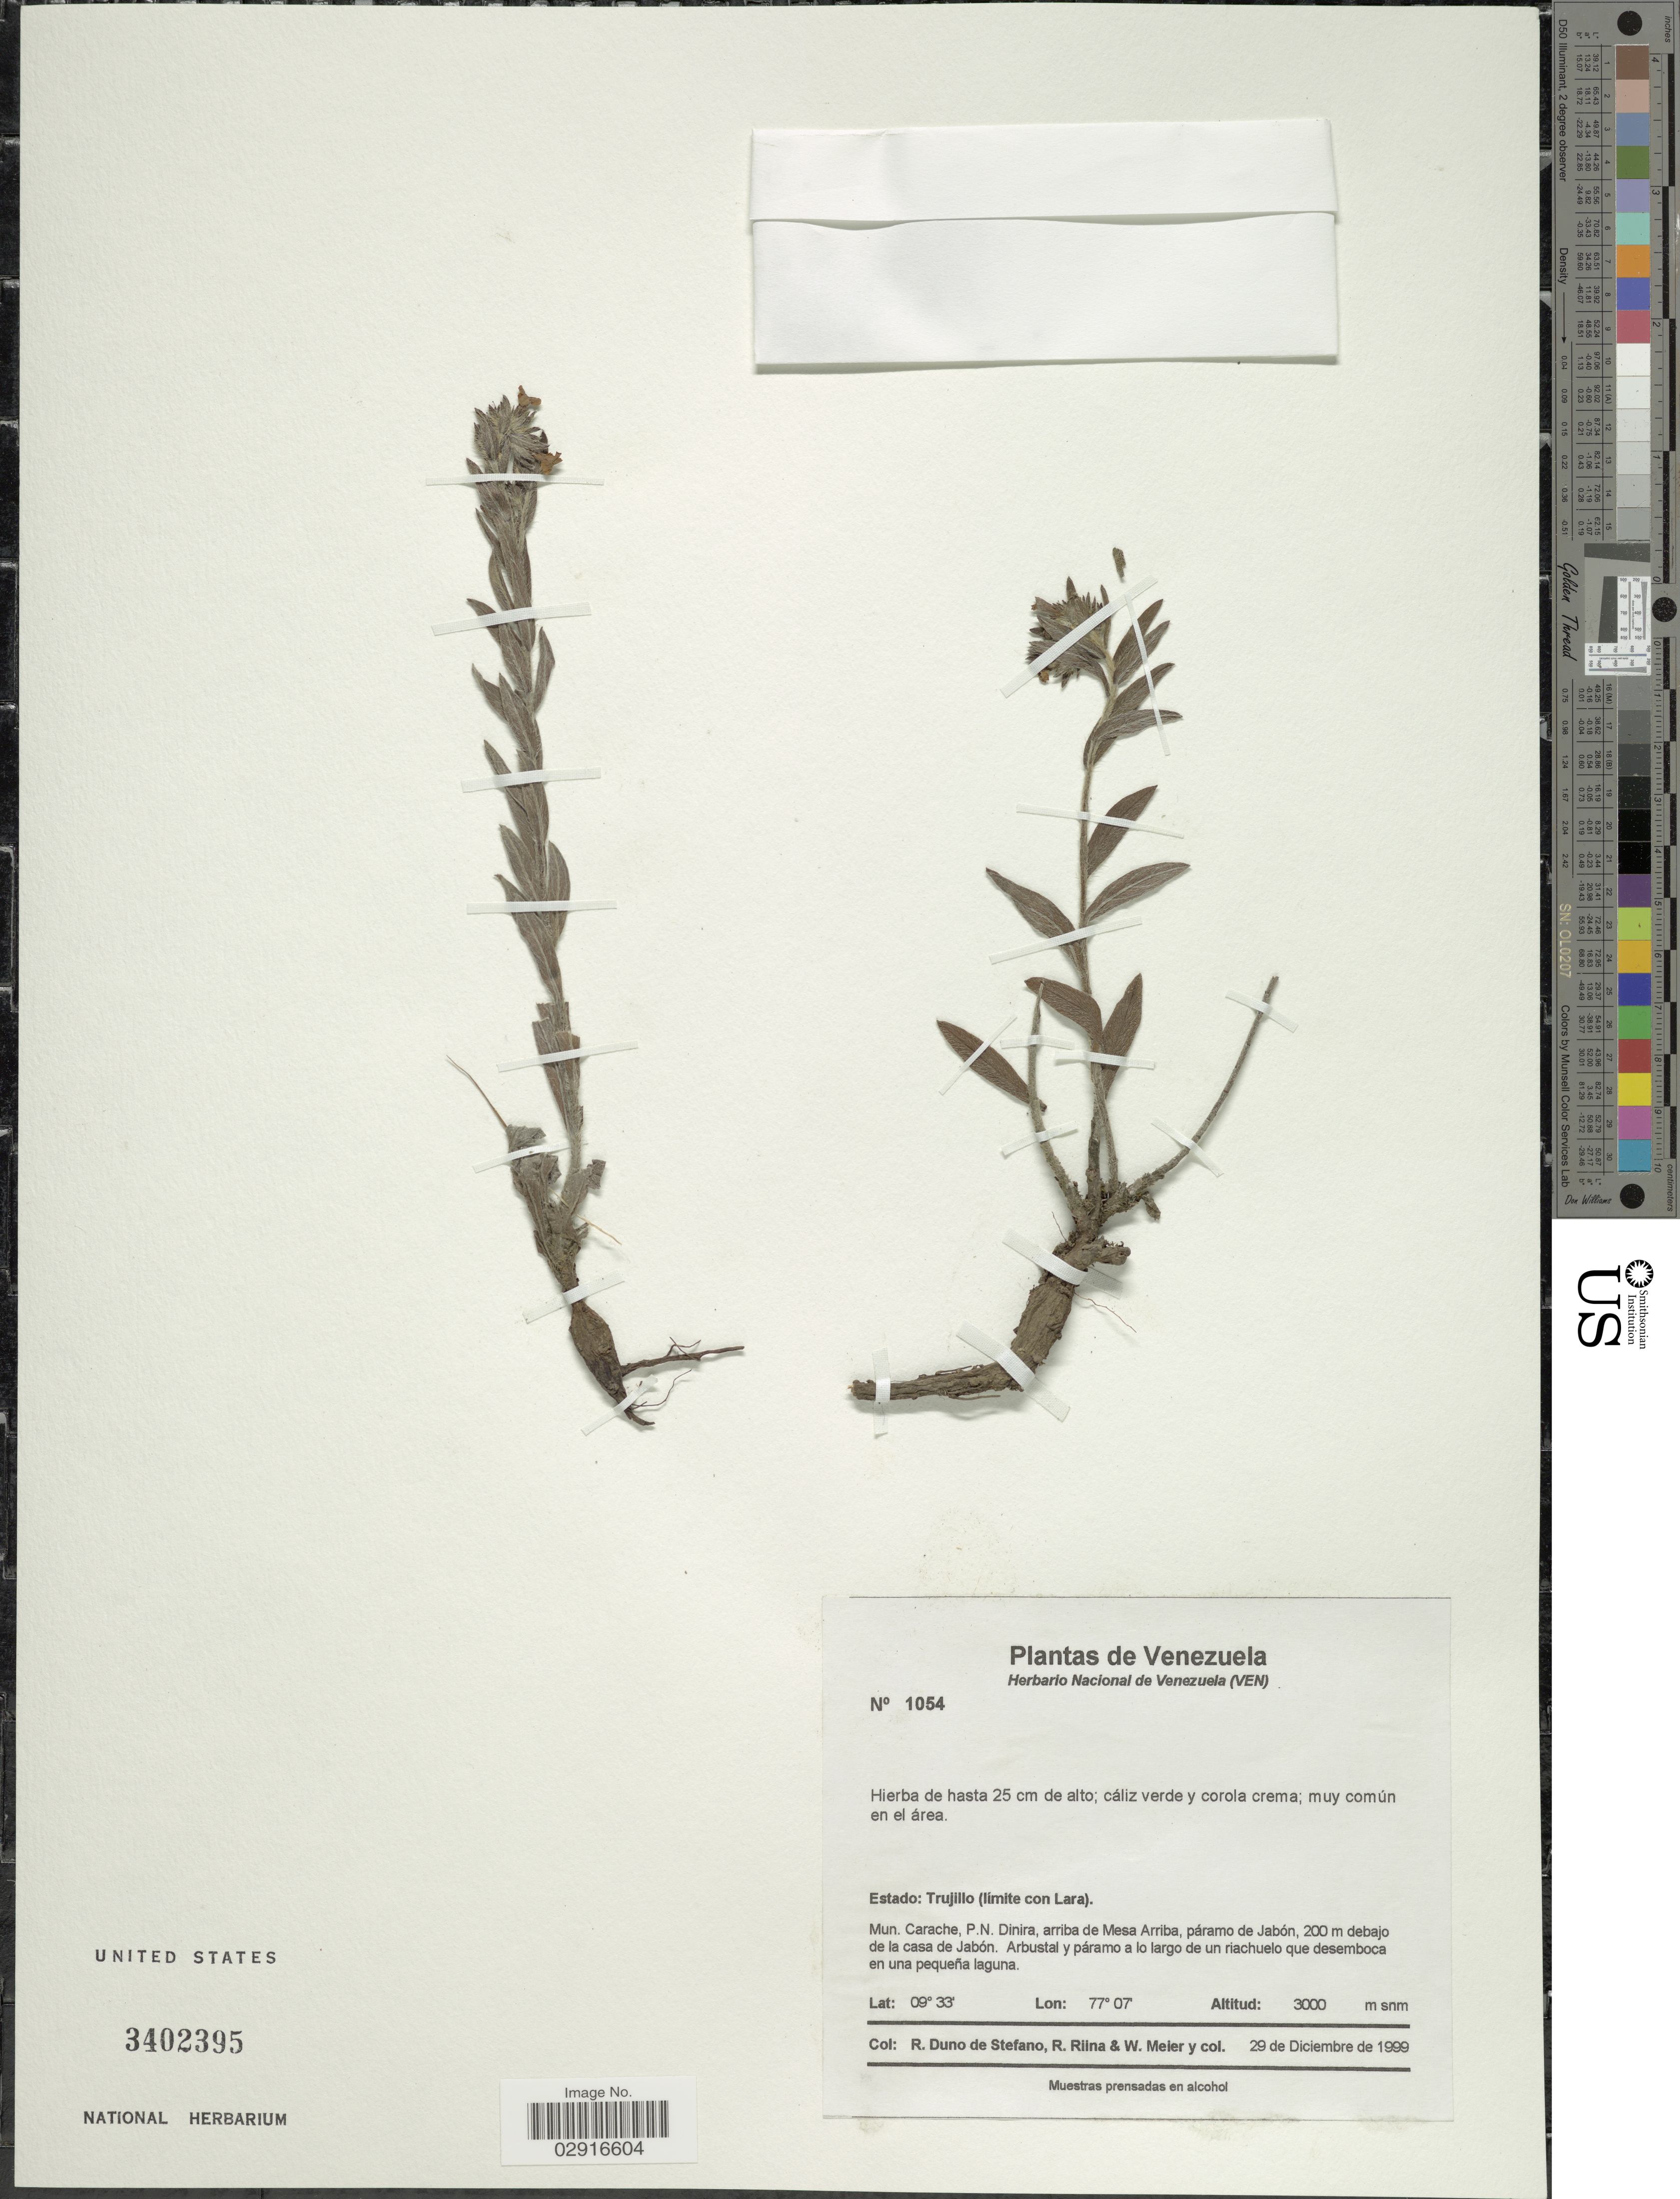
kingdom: Plantae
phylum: Tracheophyta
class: Magnoliopsida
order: Boraginales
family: Boraginaceae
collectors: R. Duno de Stefano, R. Riina & W. Meier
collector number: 1054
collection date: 1999-12-29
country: Venezuela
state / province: Trujillo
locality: Estado: Trujillo (límite con Lara). Mun. Carache, P. N. Dinira, arriba de Mesa Arriba, páramo de Jabón. 200 m debajo de la casa de Jabón.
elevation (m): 3000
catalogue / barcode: US 3402395